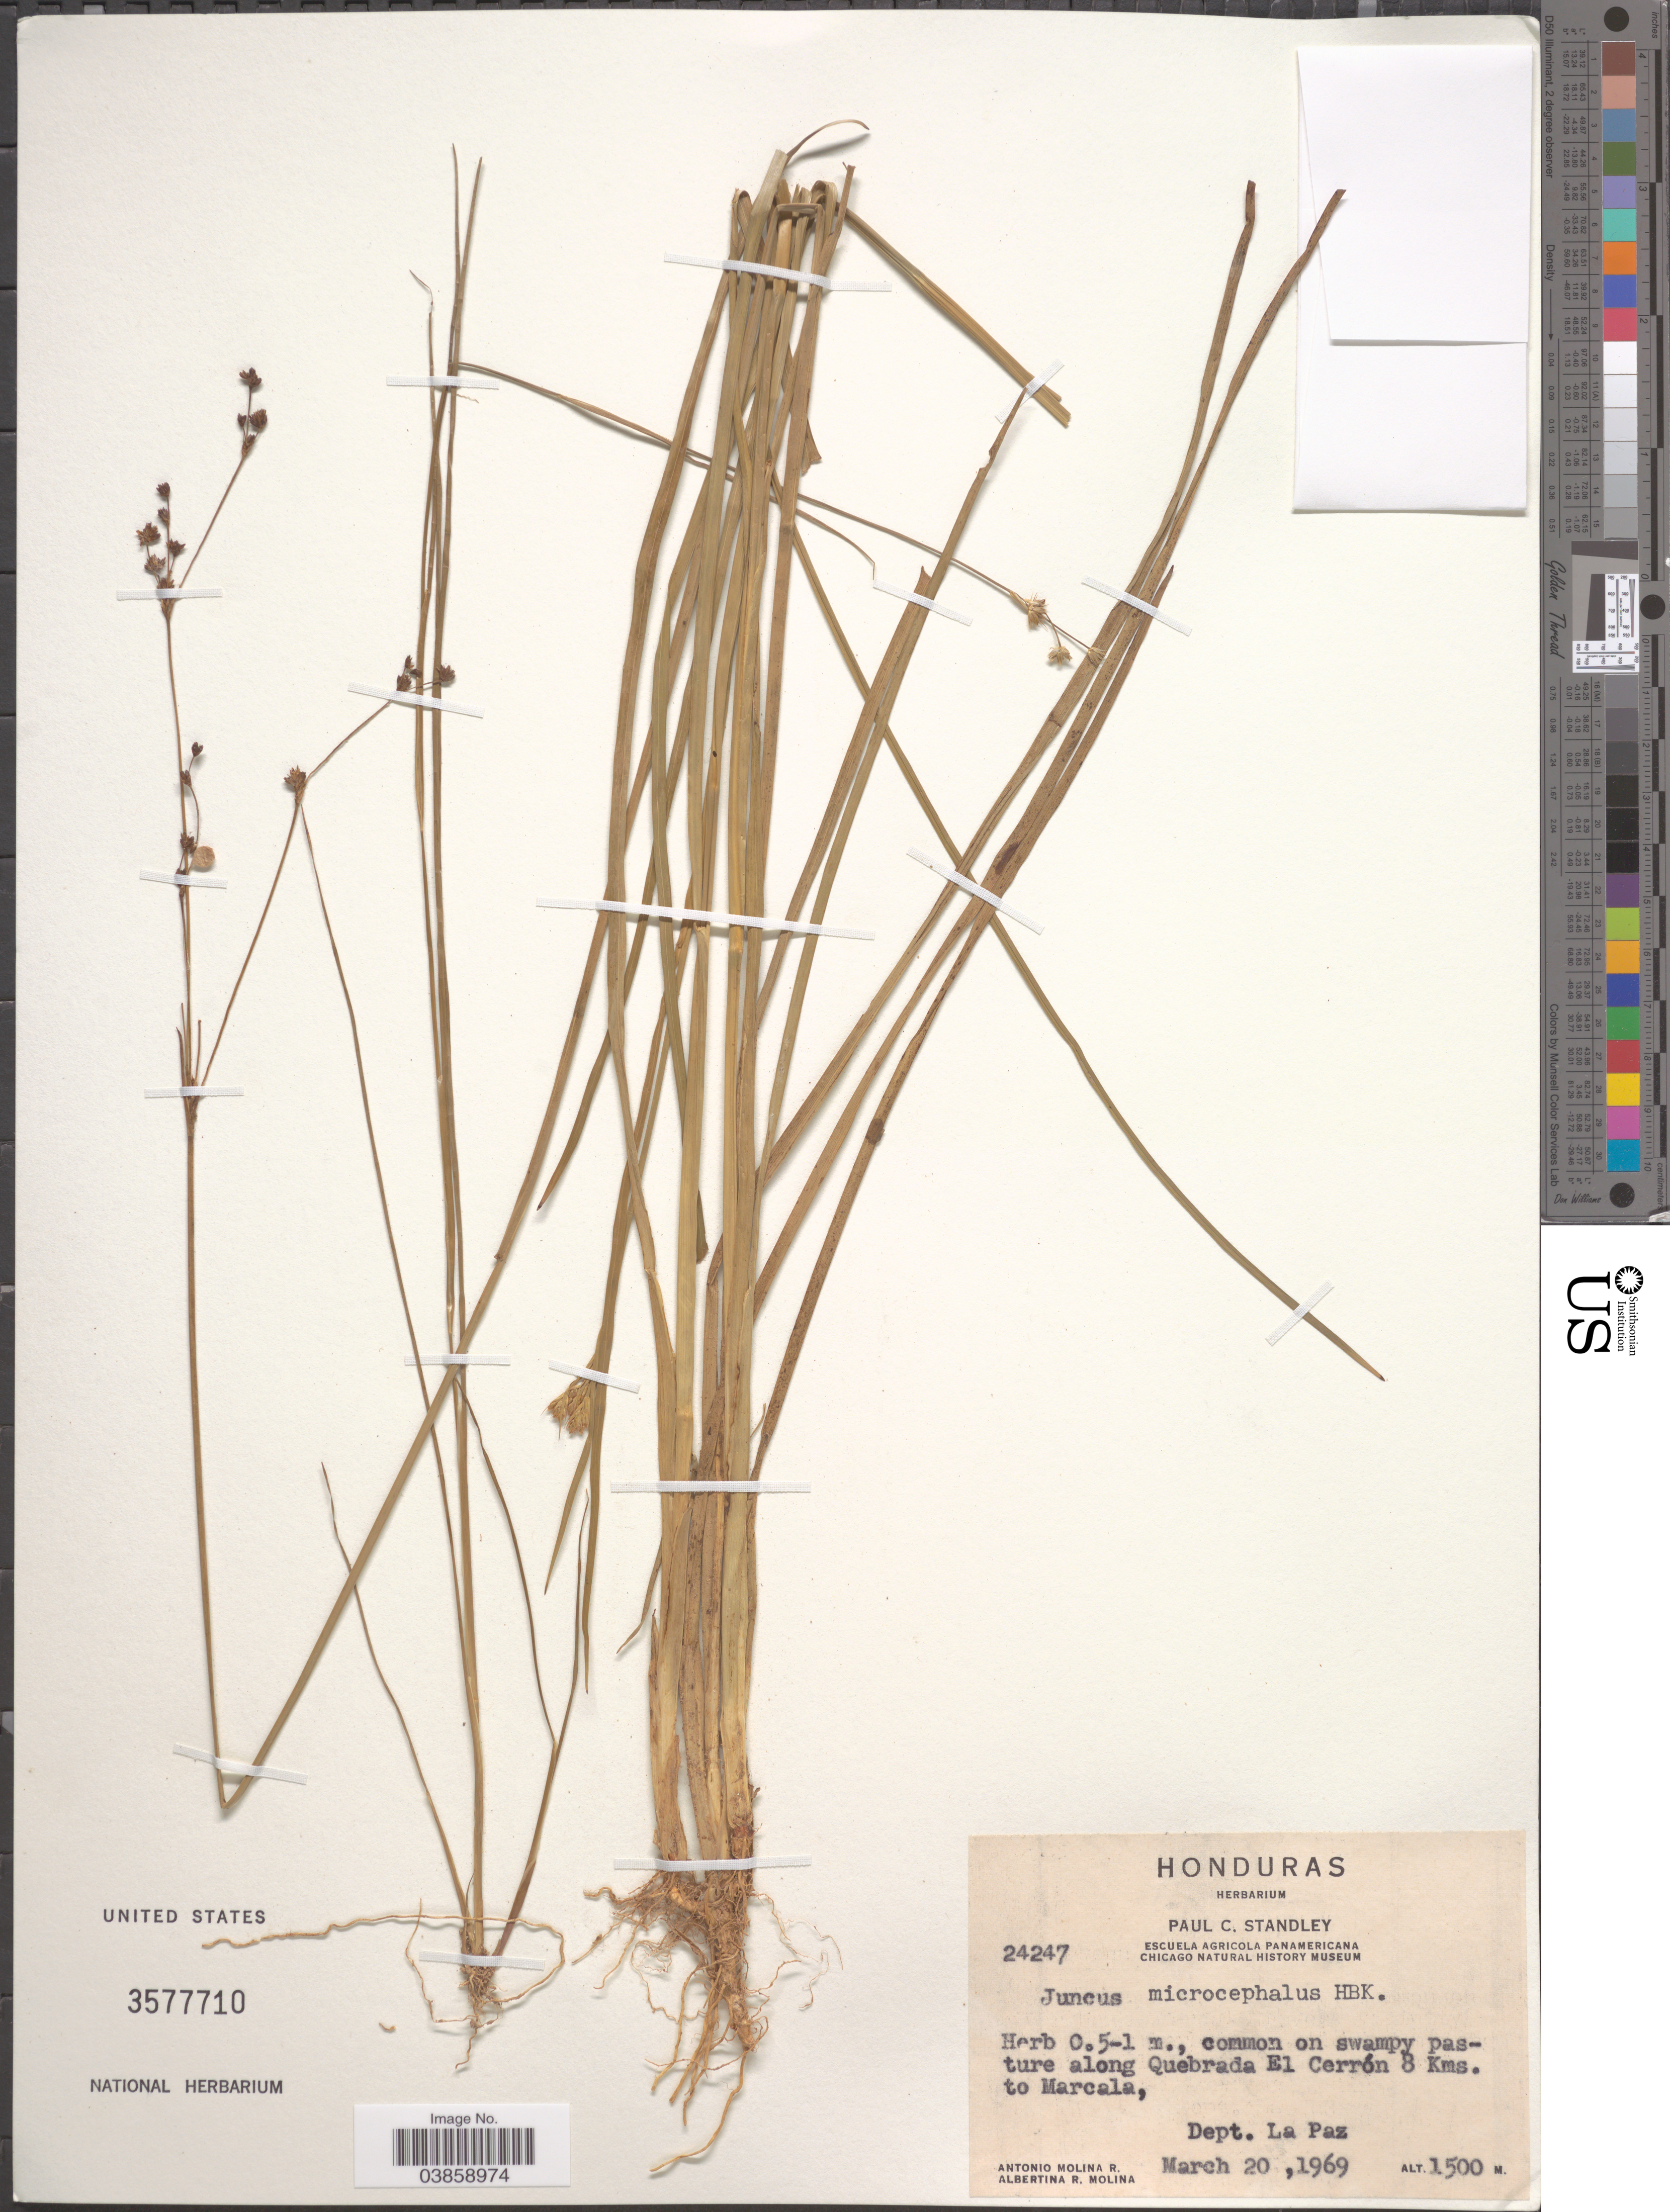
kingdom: Plantae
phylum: Tracheophyta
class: Liliopsida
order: Poales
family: Juncaceae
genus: Juncus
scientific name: Juncus microcephalus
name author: Kunth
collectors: A. Molina R. & A. R. Molina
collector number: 24247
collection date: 1969-03-20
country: Honduras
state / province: La Paz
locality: On swampy pasture along Quebrada El Cerrón 8 Kms. to Marcala, Dept. La Paz.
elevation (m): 1500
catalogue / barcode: US 3577710